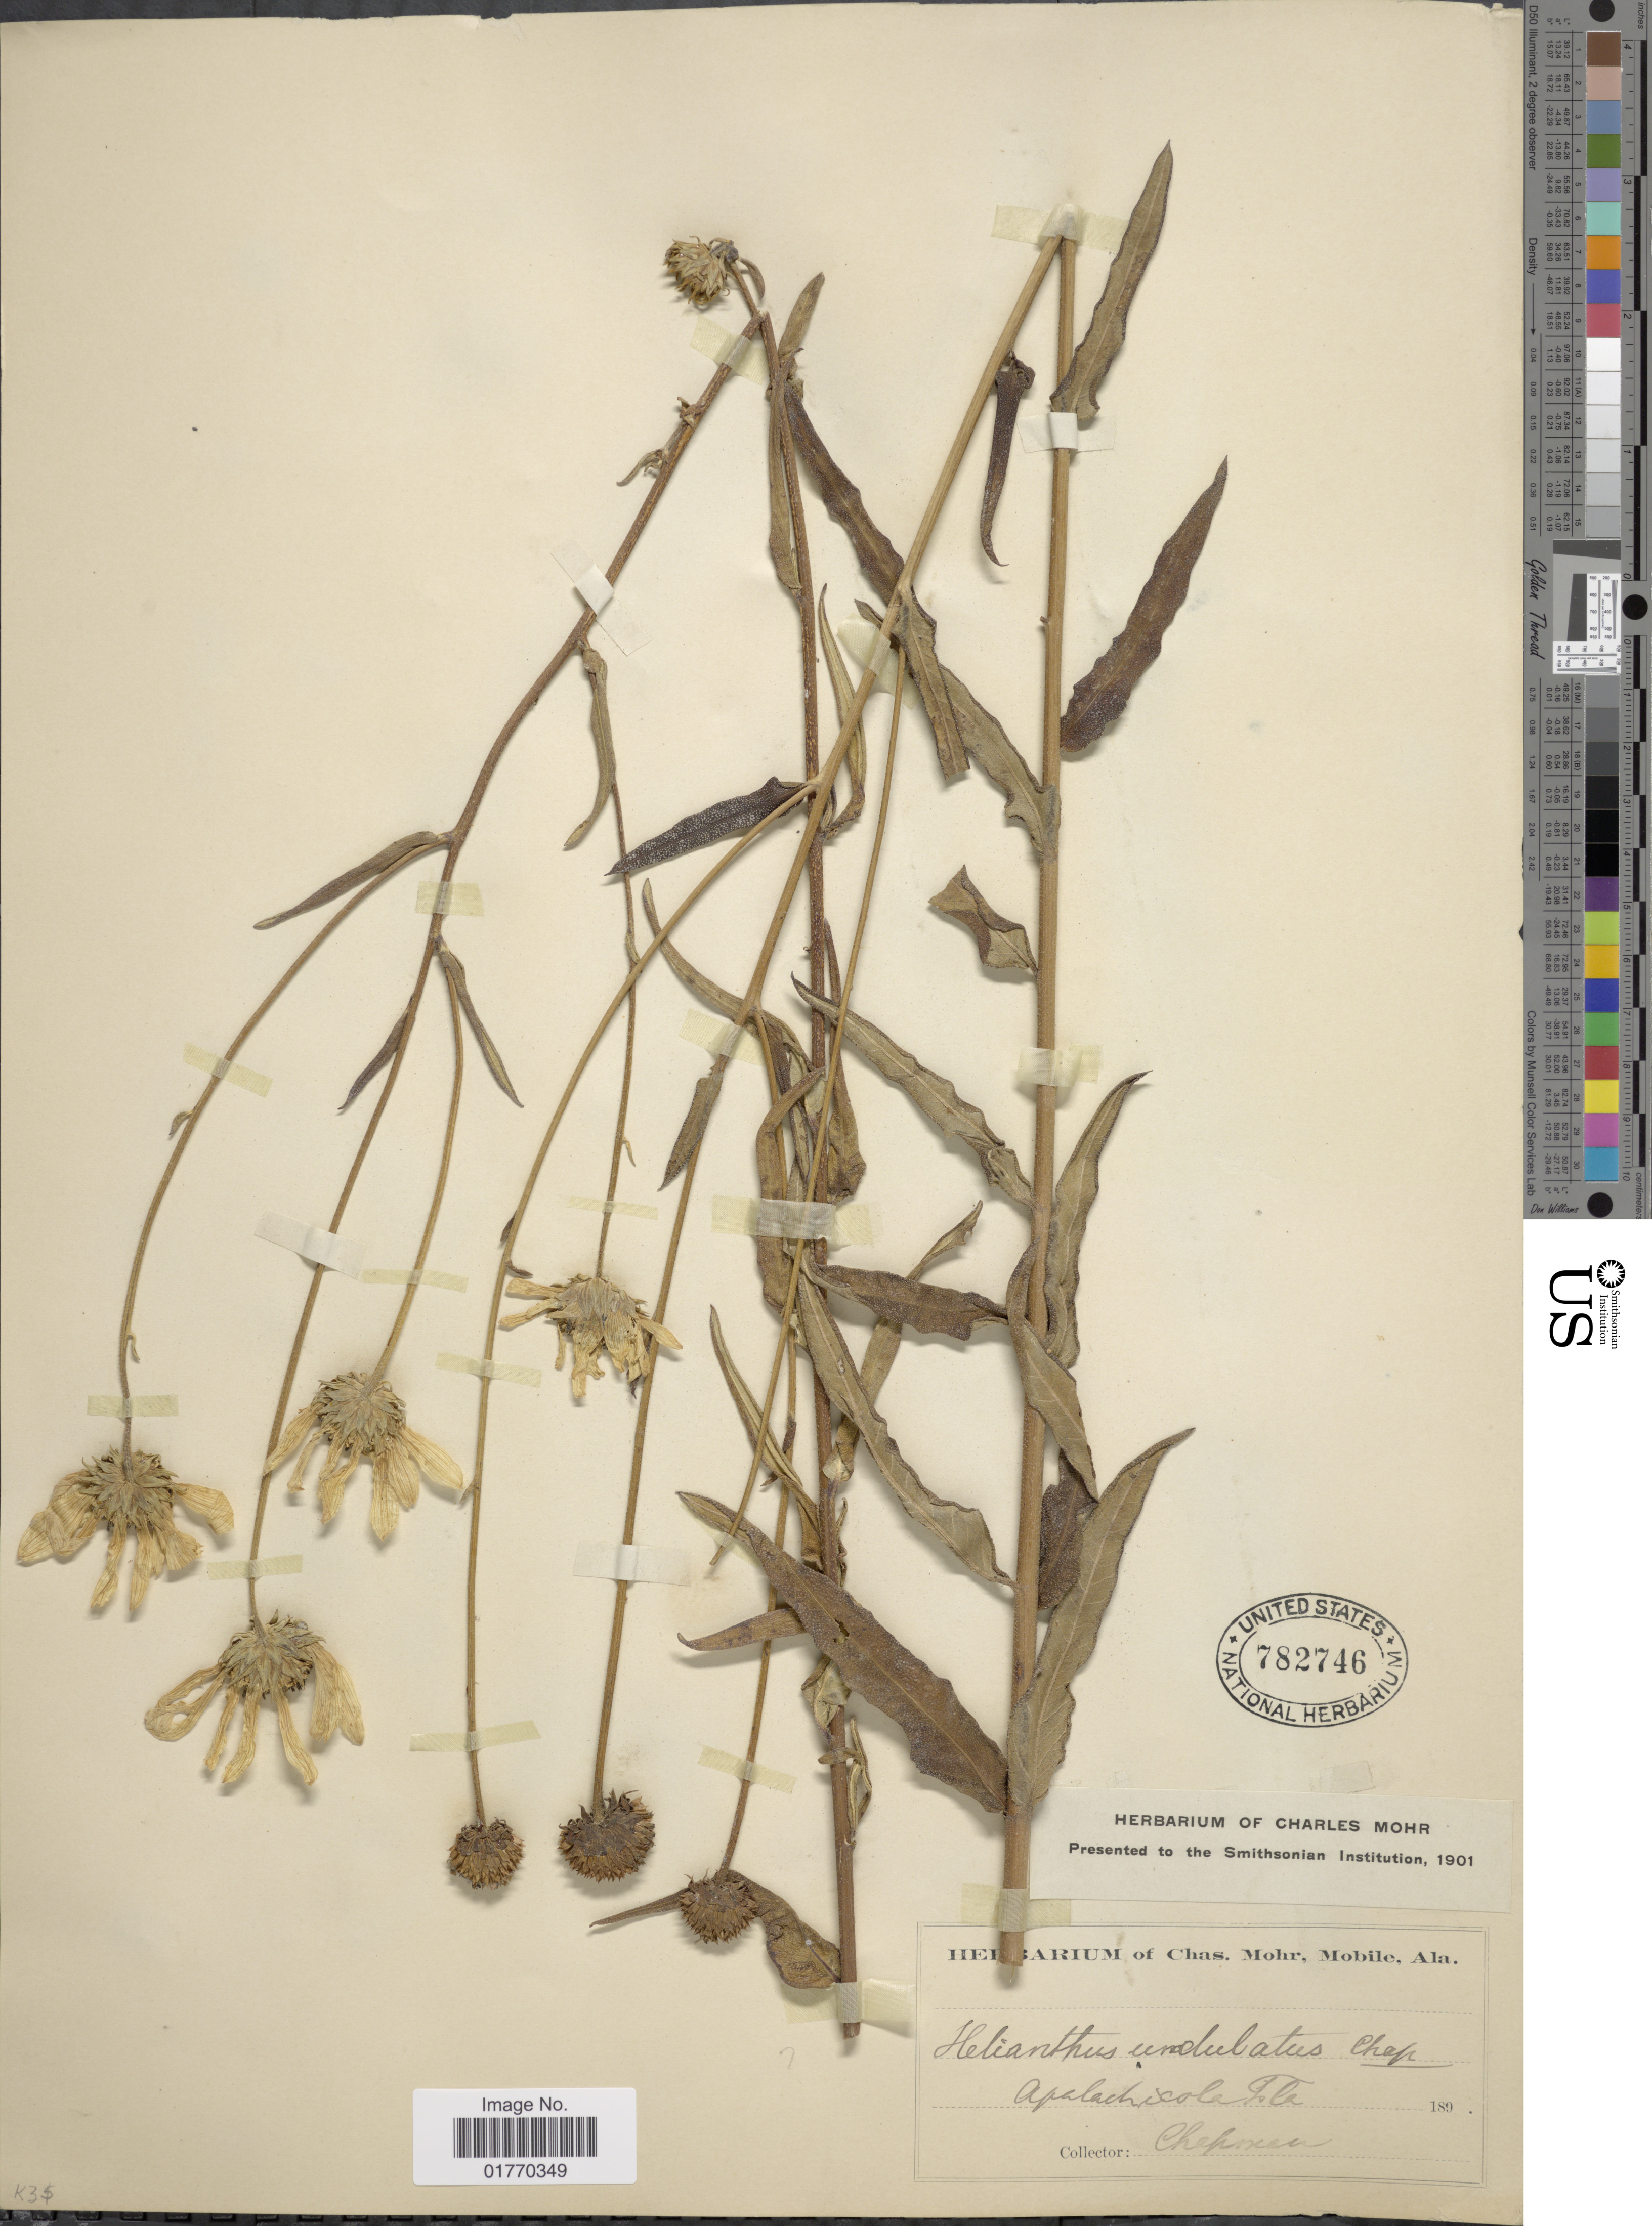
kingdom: Plantae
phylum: Tracheophyta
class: Magnoliopsida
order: Asterales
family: Asteraceae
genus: Helianthus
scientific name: Helianthus floridanus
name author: A. Gray ex Chapm.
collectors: A. Chapman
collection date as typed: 189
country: United States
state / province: Florida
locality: Apalachicola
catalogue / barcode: US 782746